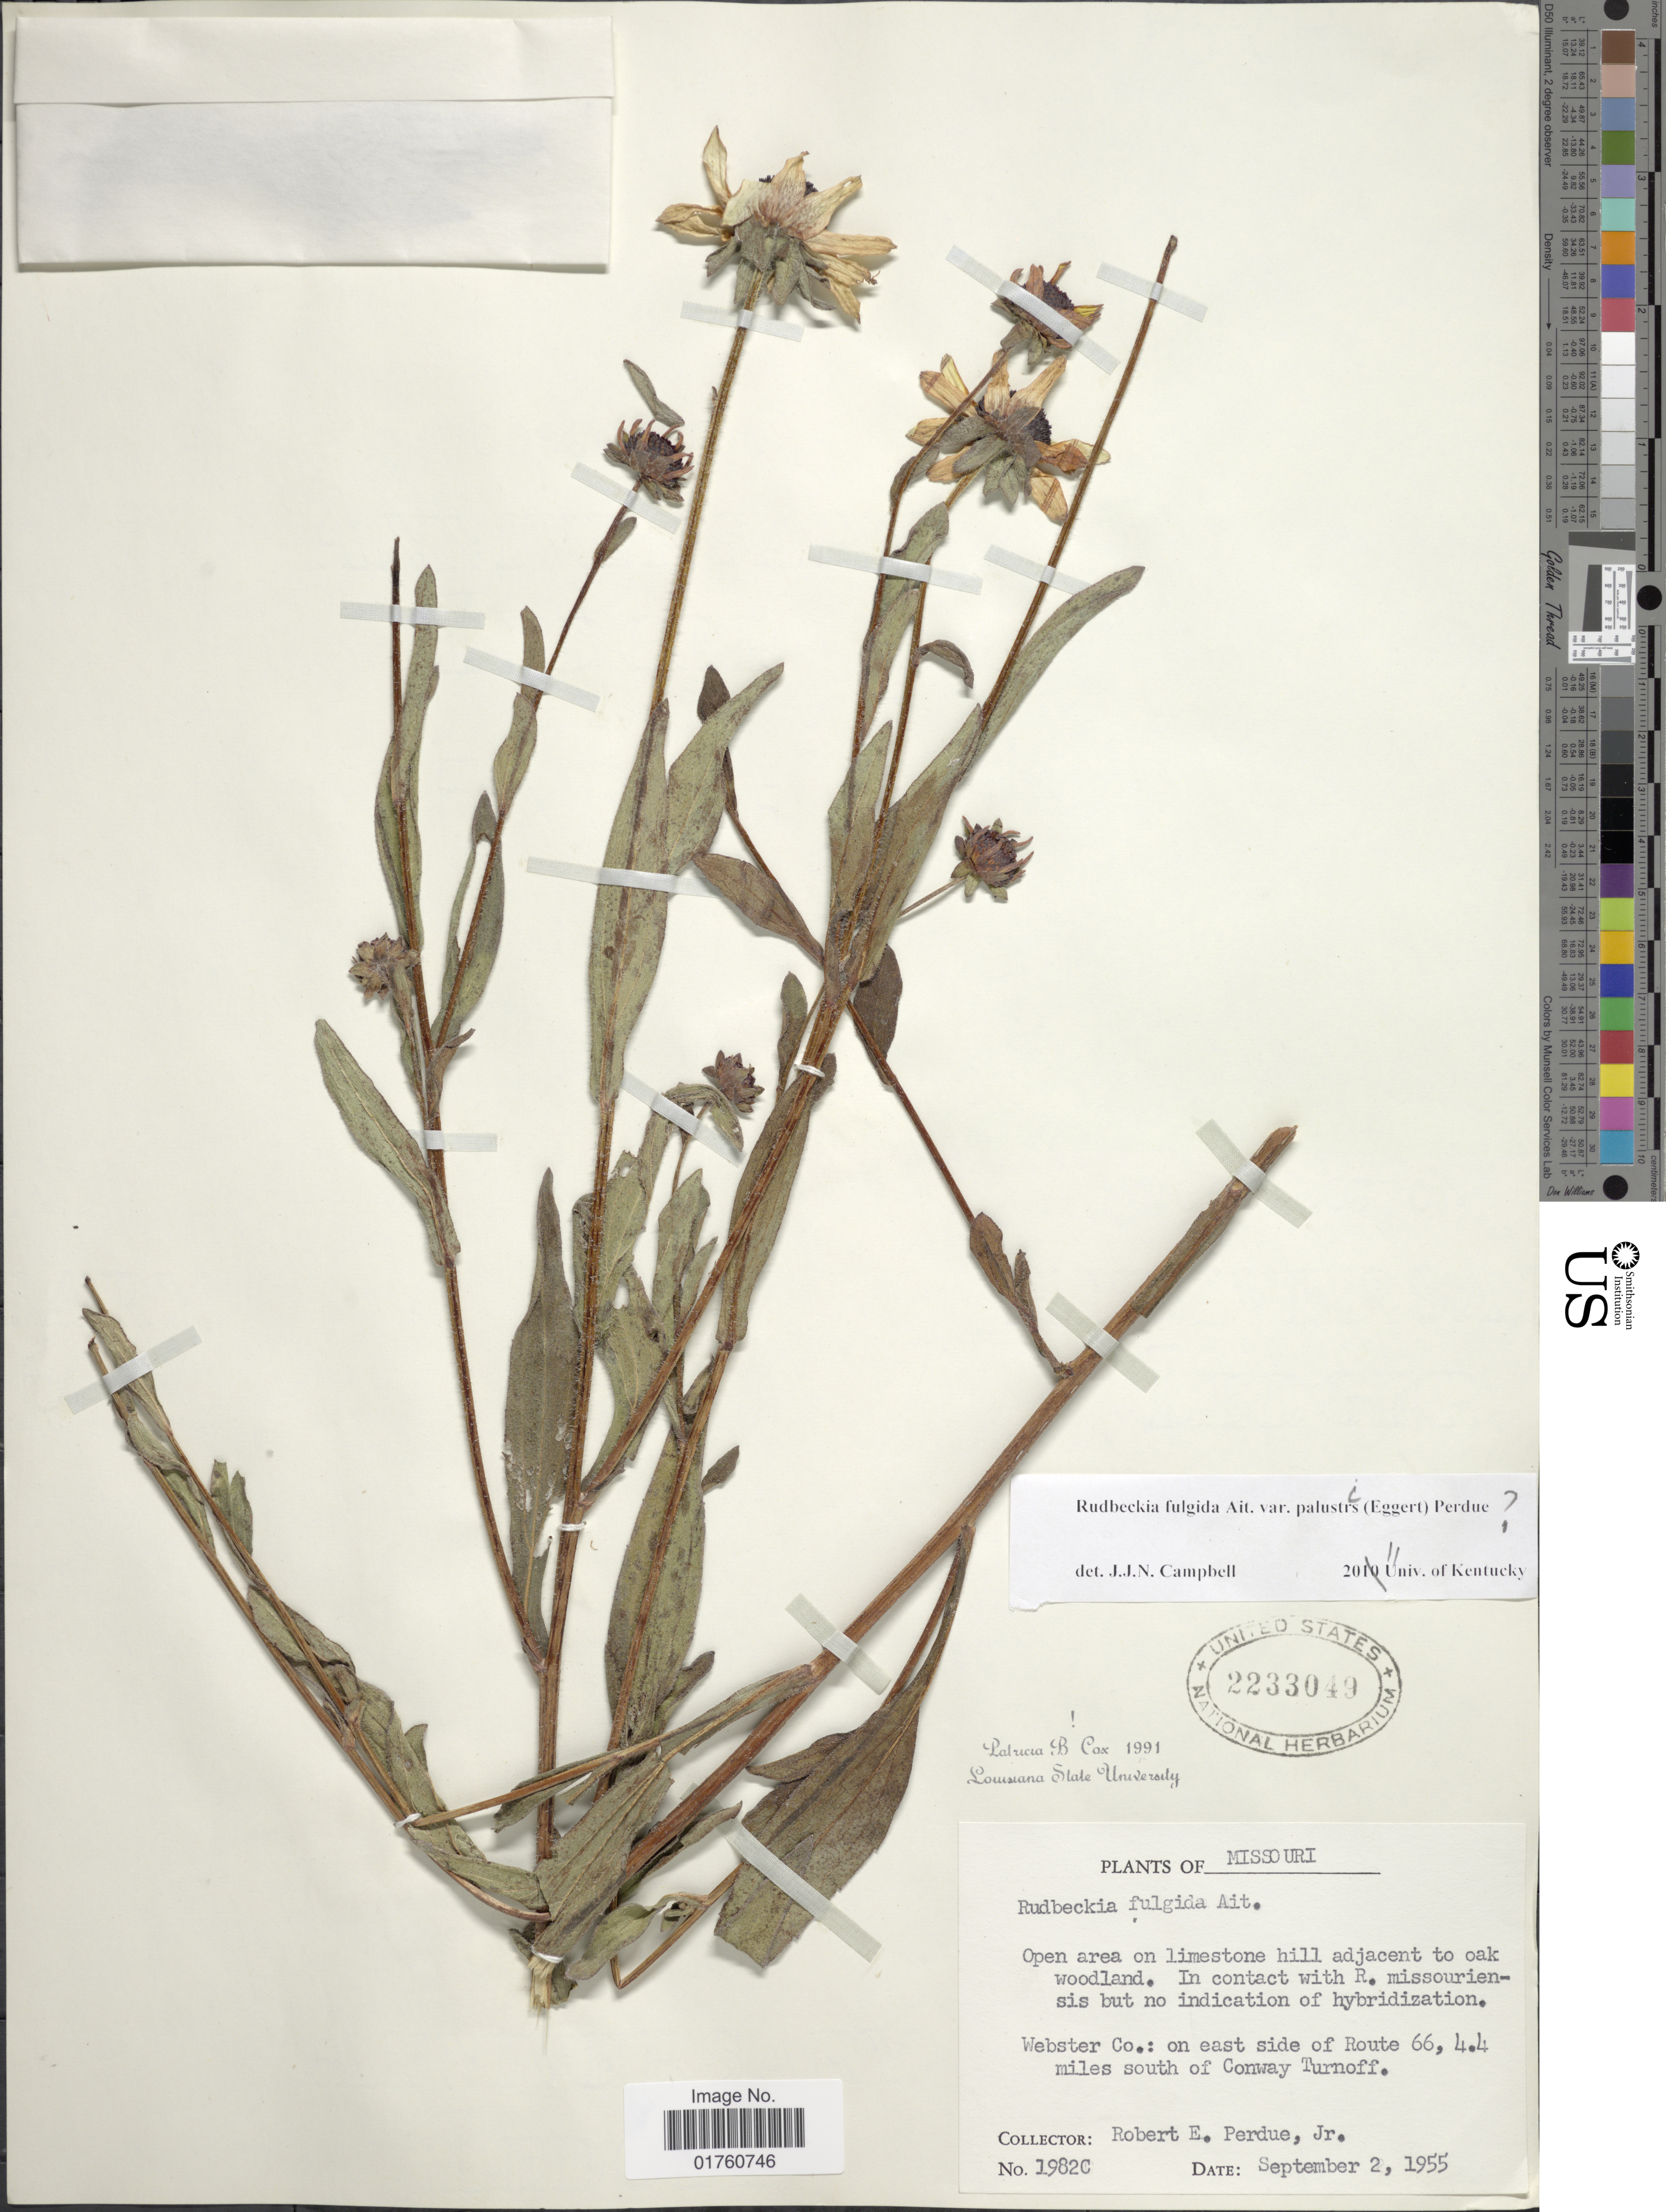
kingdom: Plantae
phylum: Tracheophyta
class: Magnoliopsida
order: Asterales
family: Asteraceae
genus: Rudbeckia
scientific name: Rudbeckia fulgida var. palustris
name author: (Eggert ex C.L. Boynton & Beadle) Perdue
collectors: R. E. Perdue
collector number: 1982C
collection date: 1955-09-02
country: United States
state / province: Missouri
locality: Open area on limestone adjacent to oak woodland. Webster Co.: on east side of Route 66, 4.4 miles south of Conway Turnoff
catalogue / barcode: US 2233049